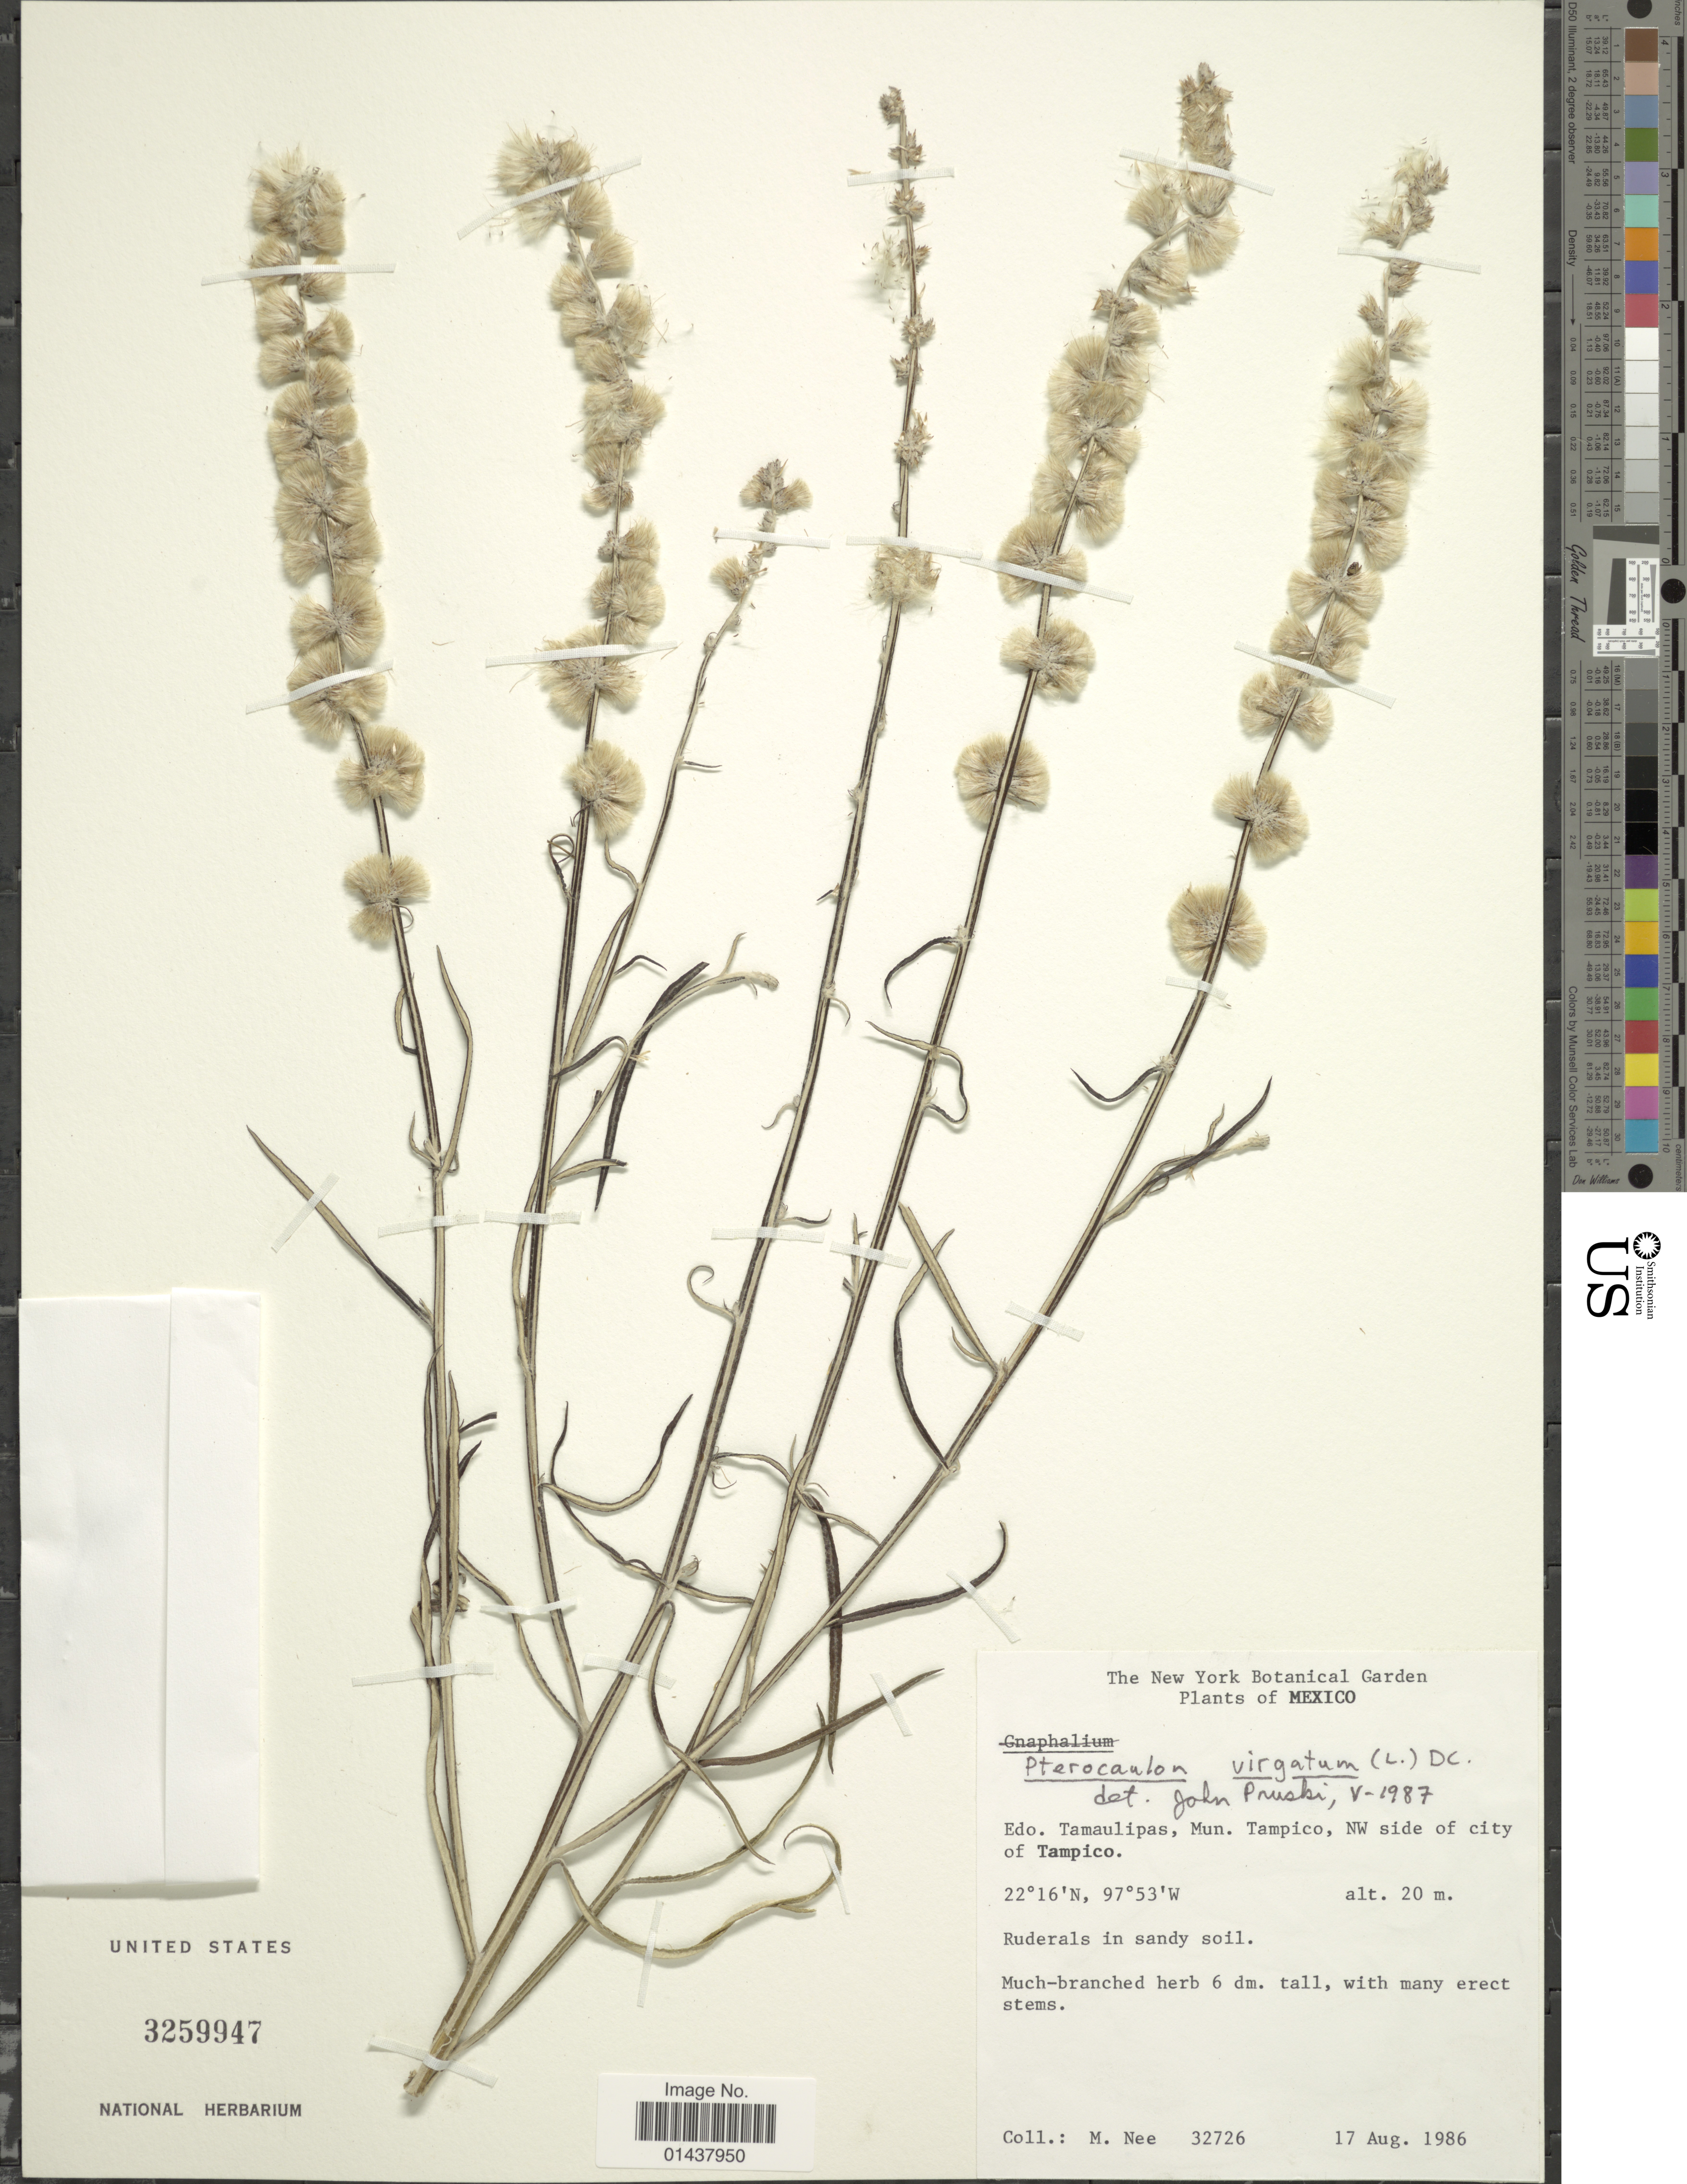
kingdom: Plantae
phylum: Tracheophyta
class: Magnoliopsida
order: Asterales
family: Asteraceae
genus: Pterocaulon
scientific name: Pterocaulon virgatum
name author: (L.) DC.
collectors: M. Nee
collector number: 32726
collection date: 1986-08-17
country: Mexico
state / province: Tamaulipas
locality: Mun. Tampico, NW side of city of Tampico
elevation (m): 20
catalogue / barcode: US 3259947